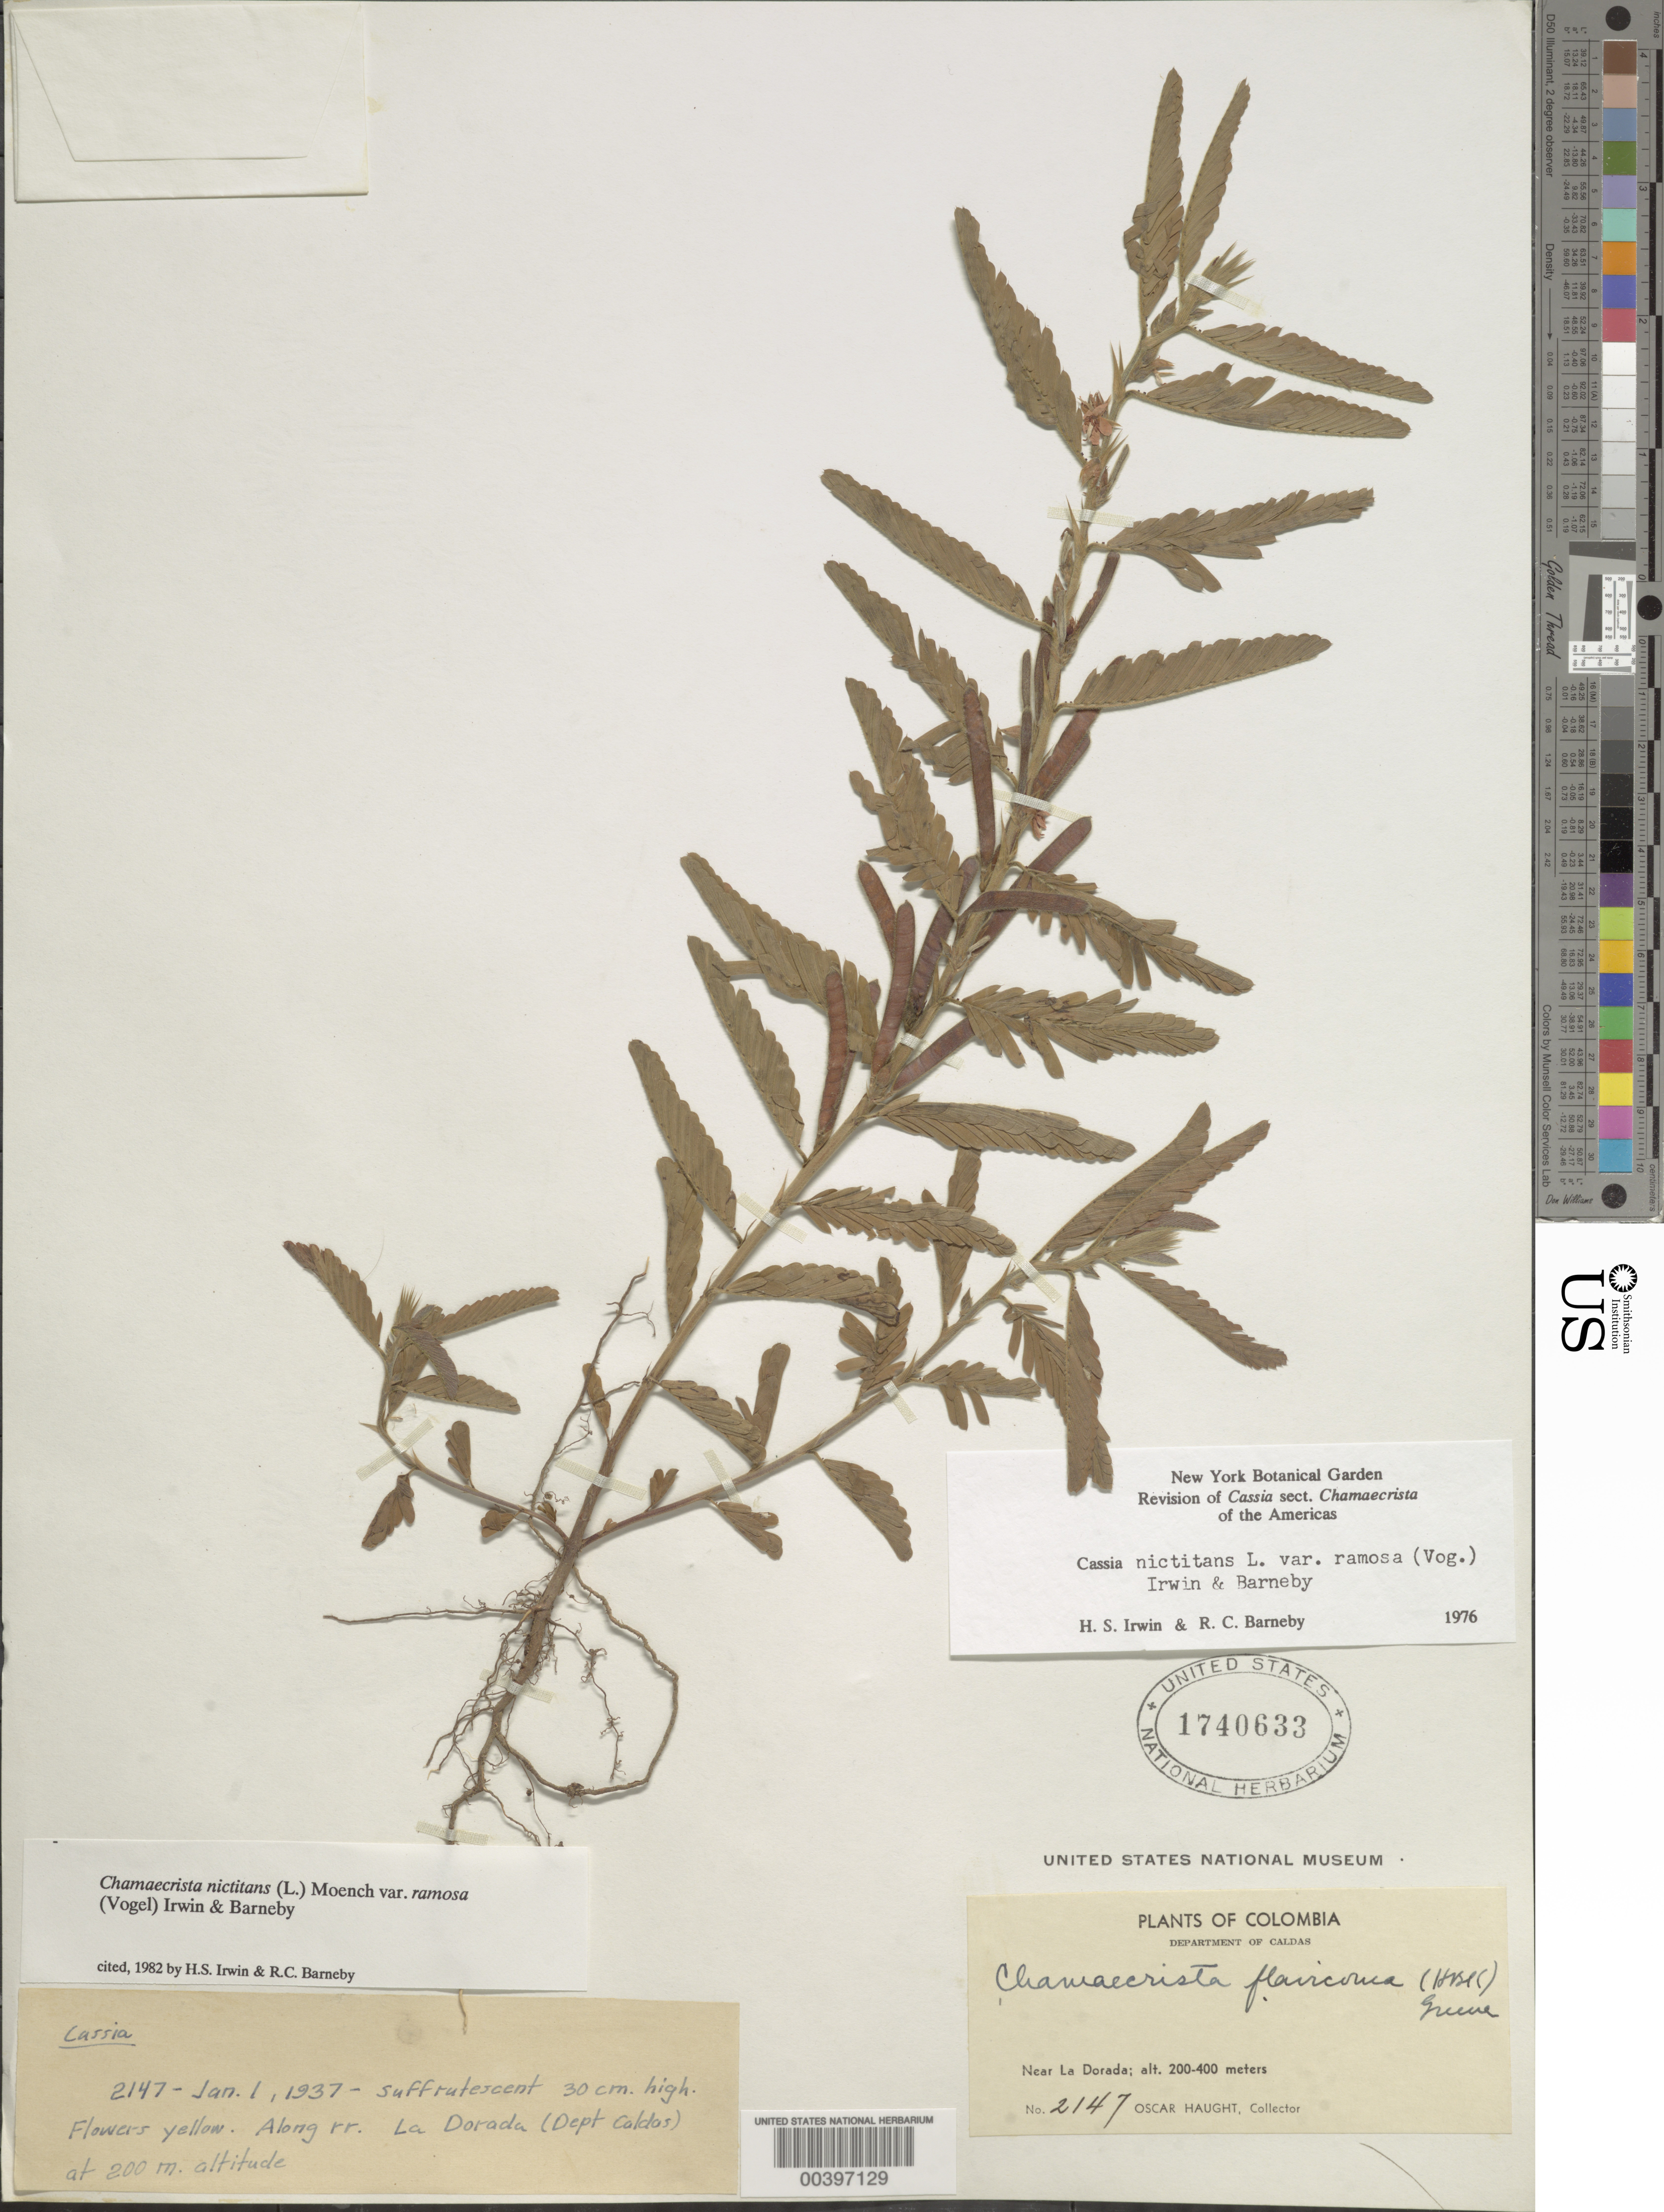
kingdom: Plantae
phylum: Tracheophyta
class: Magnoliopsida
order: Fabales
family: Fabaceae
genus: Chamaecrista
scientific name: Chamaecrista nictitans var. ramosa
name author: (Vogel) H.S. Irwin & Barneby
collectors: O. L. Haught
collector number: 2147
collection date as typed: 01 Jan 1937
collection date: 1937-01-01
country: Colombia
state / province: Caldas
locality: Near La Dorada, along R.R.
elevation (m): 200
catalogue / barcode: US 1740633